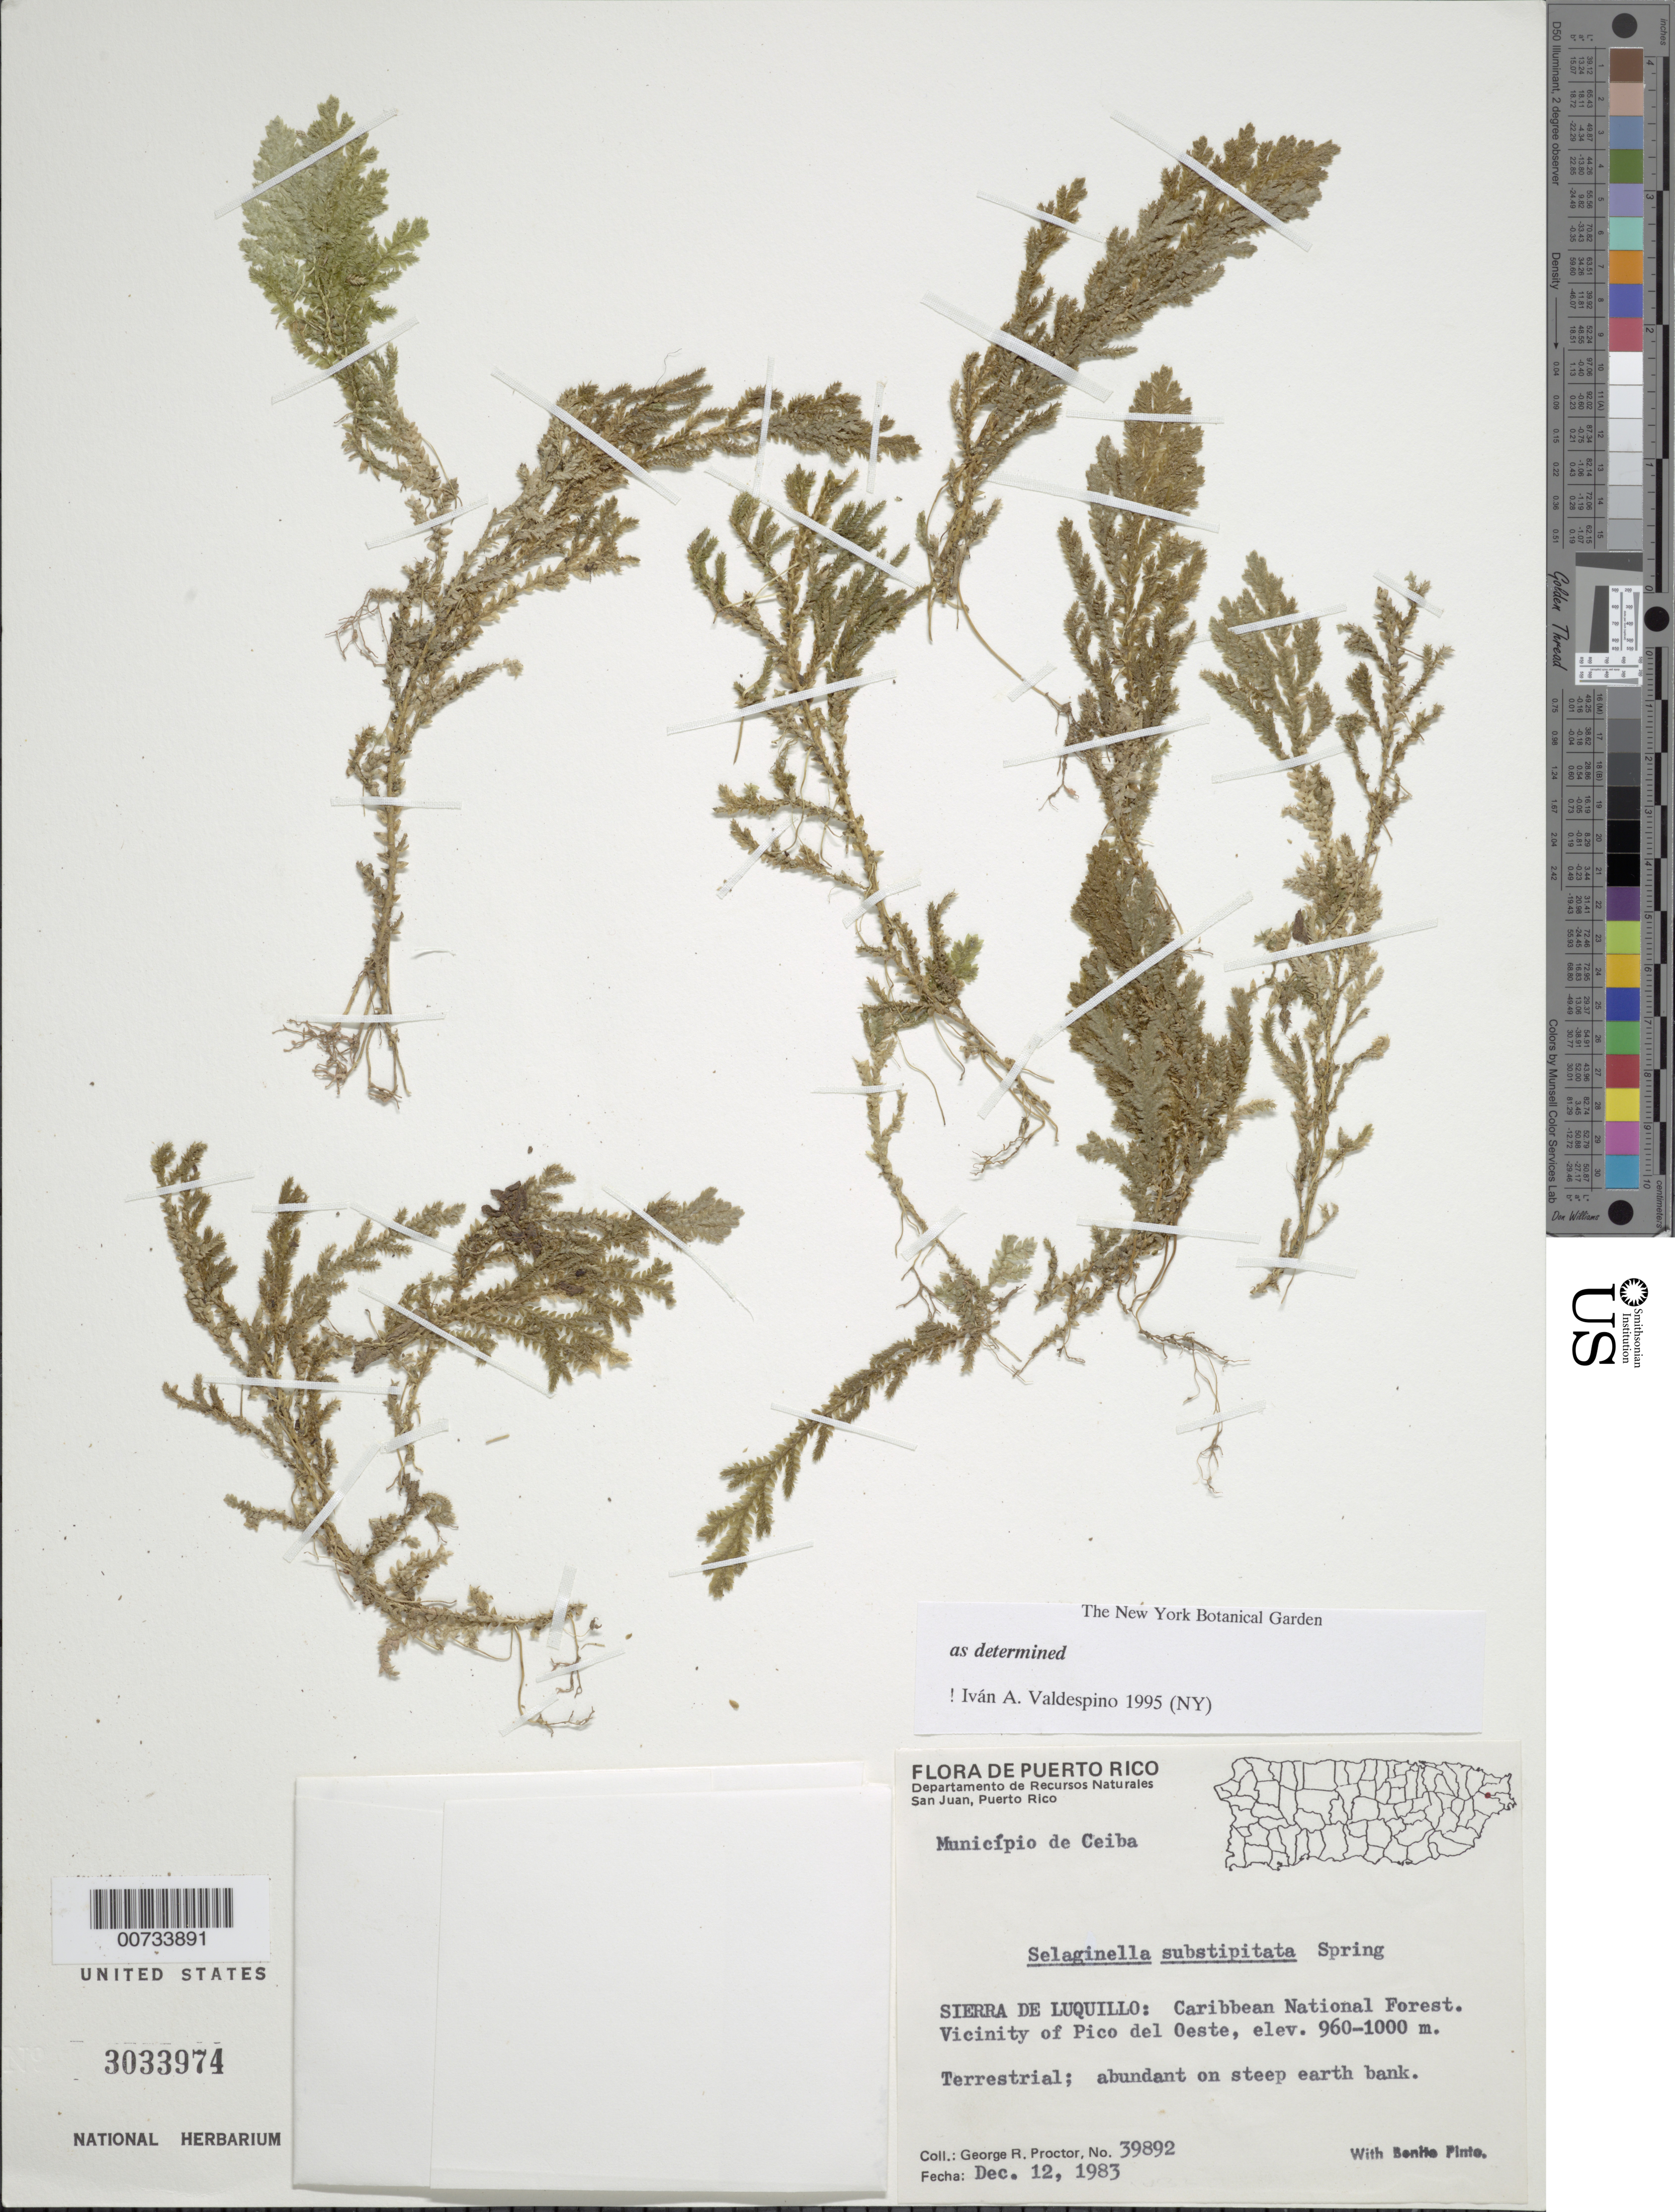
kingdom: Plantae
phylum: Tracheophyta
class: Lycopodiopsida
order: Selaginellales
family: Selaginellaceae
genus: Selaginella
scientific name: Selaginella substipitata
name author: Spring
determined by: Valdespino, I. A., (PMA), Universidad de Panama (PANAMA)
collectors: G. R. Proctor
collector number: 39892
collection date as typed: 12 Dec 1983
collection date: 1983-12-12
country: Puerto Rico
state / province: Ceiba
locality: Mun. Ceiba, Sierra de Luquillo: Carib. Natl. Forest, vic of Pico del Oeste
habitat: Terrestrial; on steep earth bank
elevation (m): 960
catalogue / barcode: US 3033974